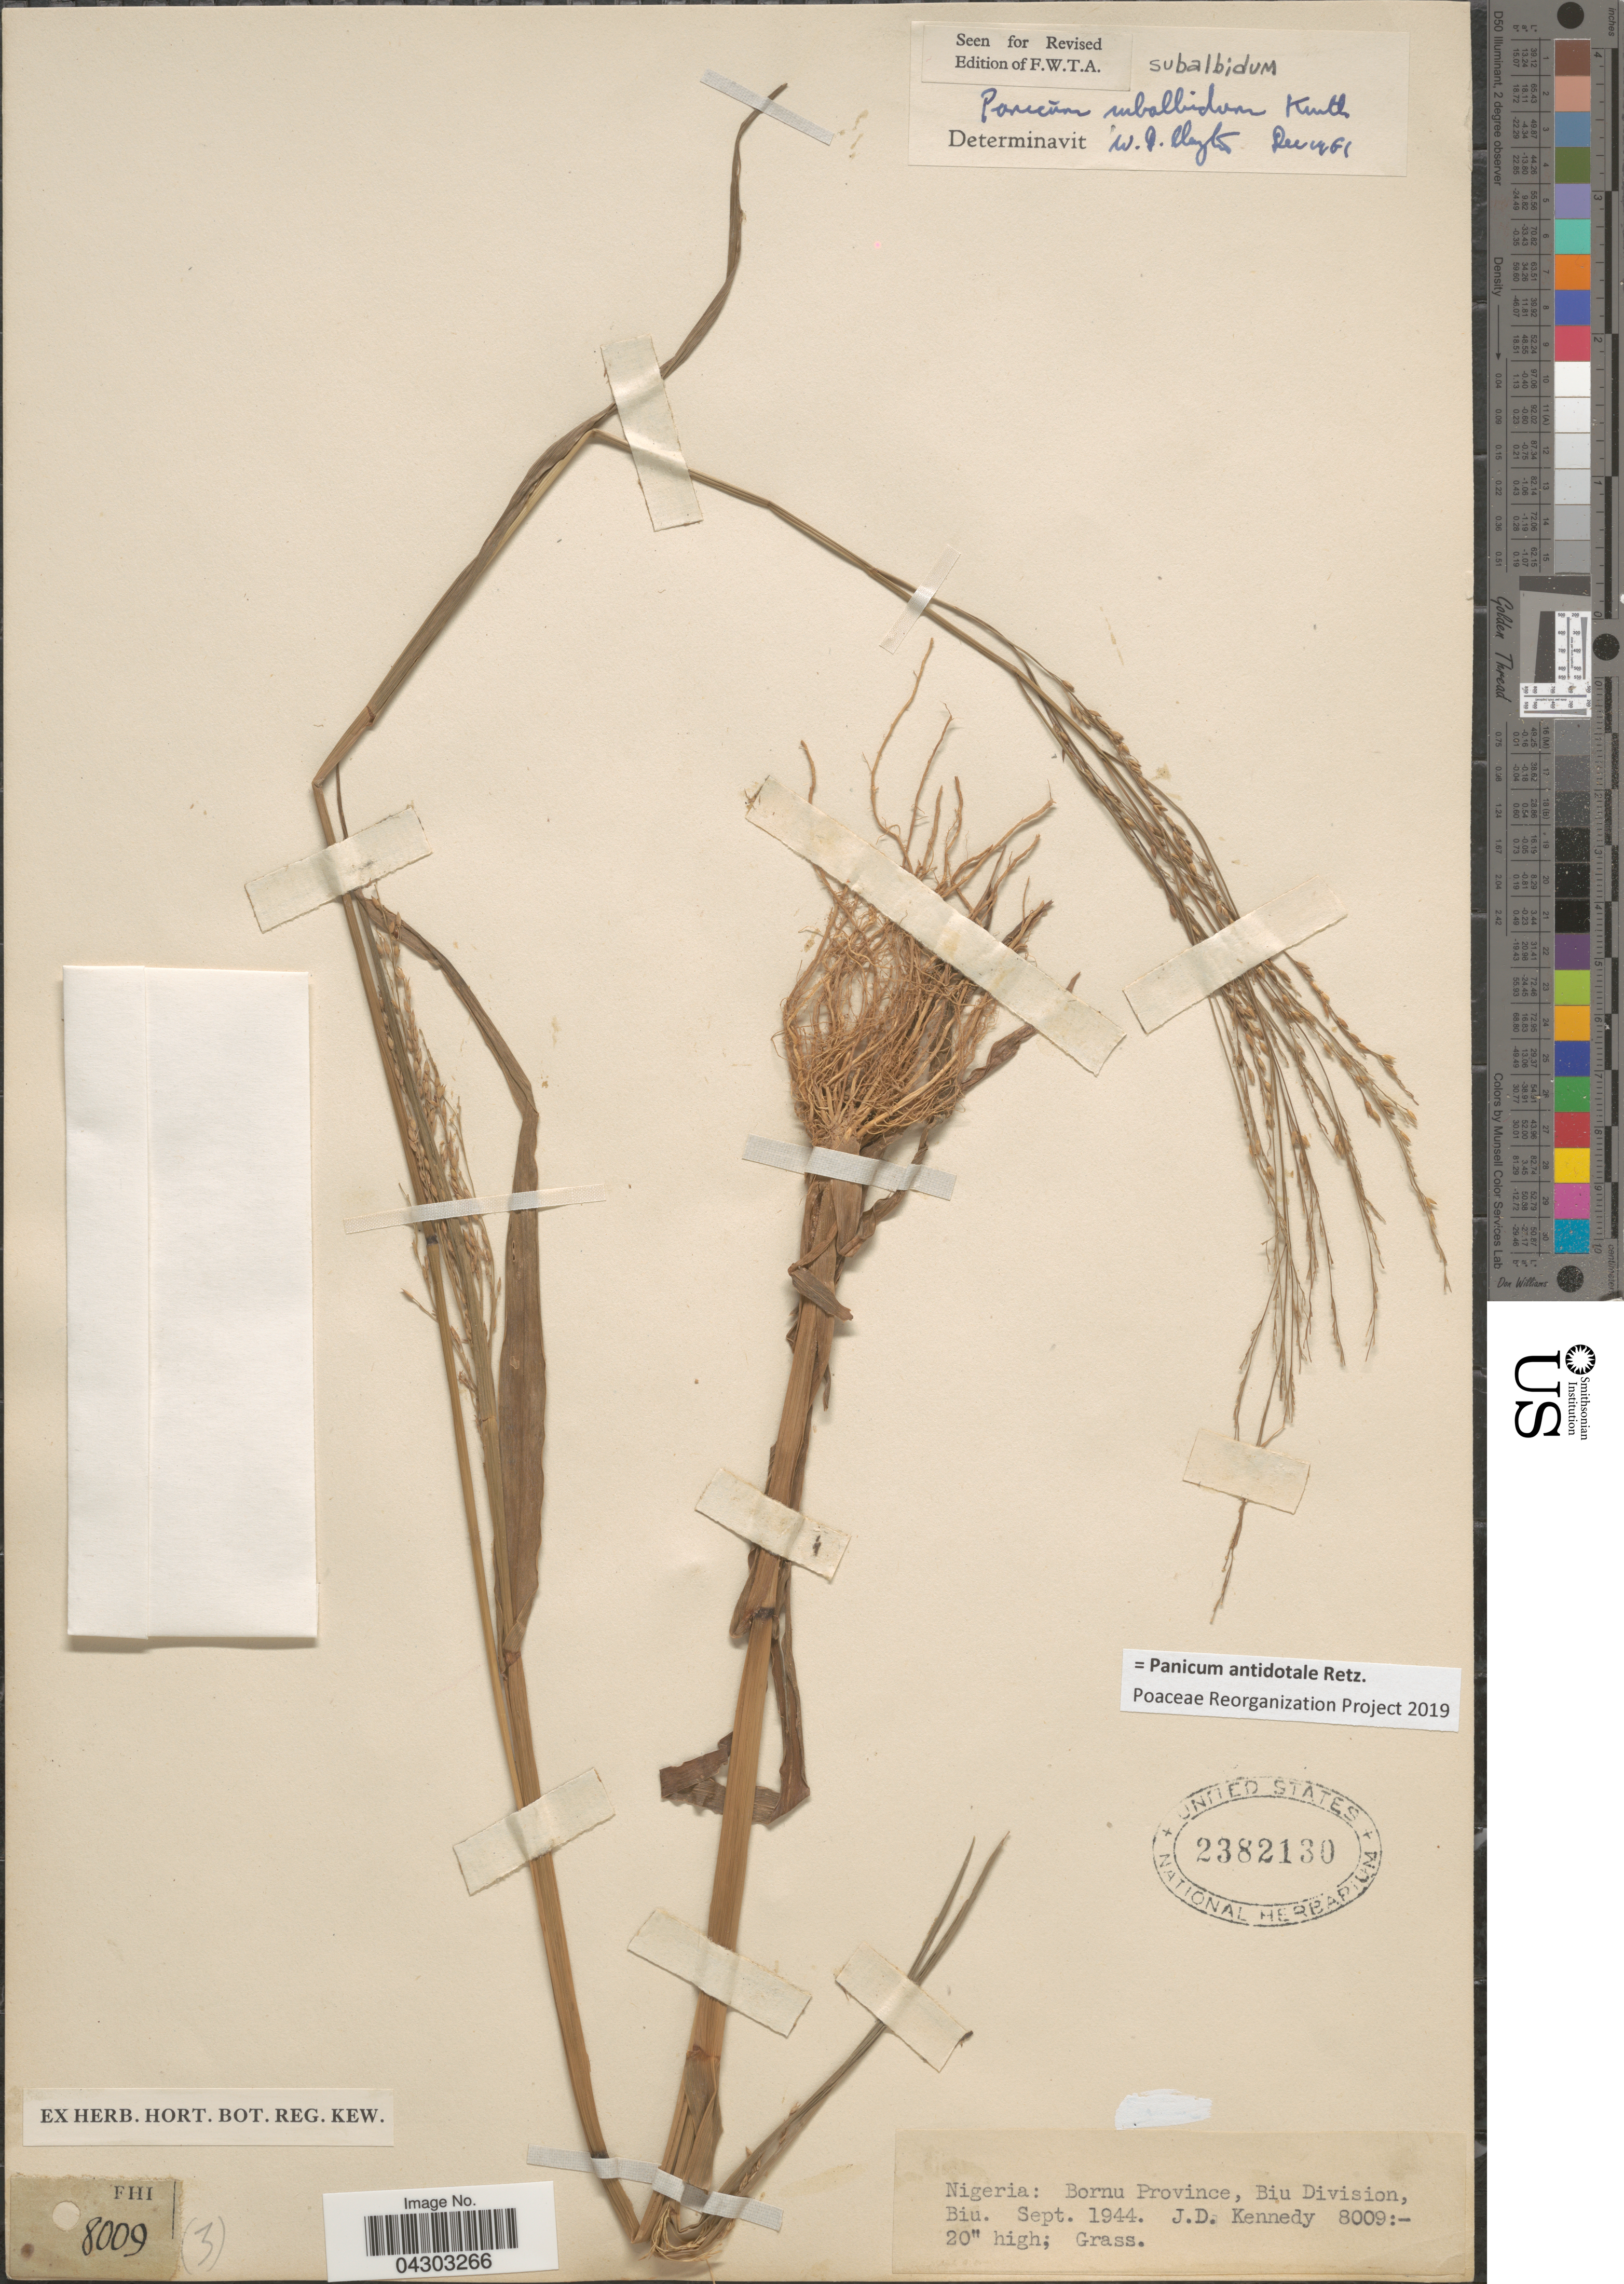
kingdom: Plantae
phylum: Tracheophyta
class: Liliopsida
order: Poales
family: Poaceae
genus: Panicum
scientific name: Panicum antidotale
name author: Retz.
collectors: J. D. Kennedy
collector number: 8009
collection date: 1944-09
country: Nigeria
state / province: Borno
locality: Bornu Province, Biu Division, Biu.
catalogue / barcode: US 2382130